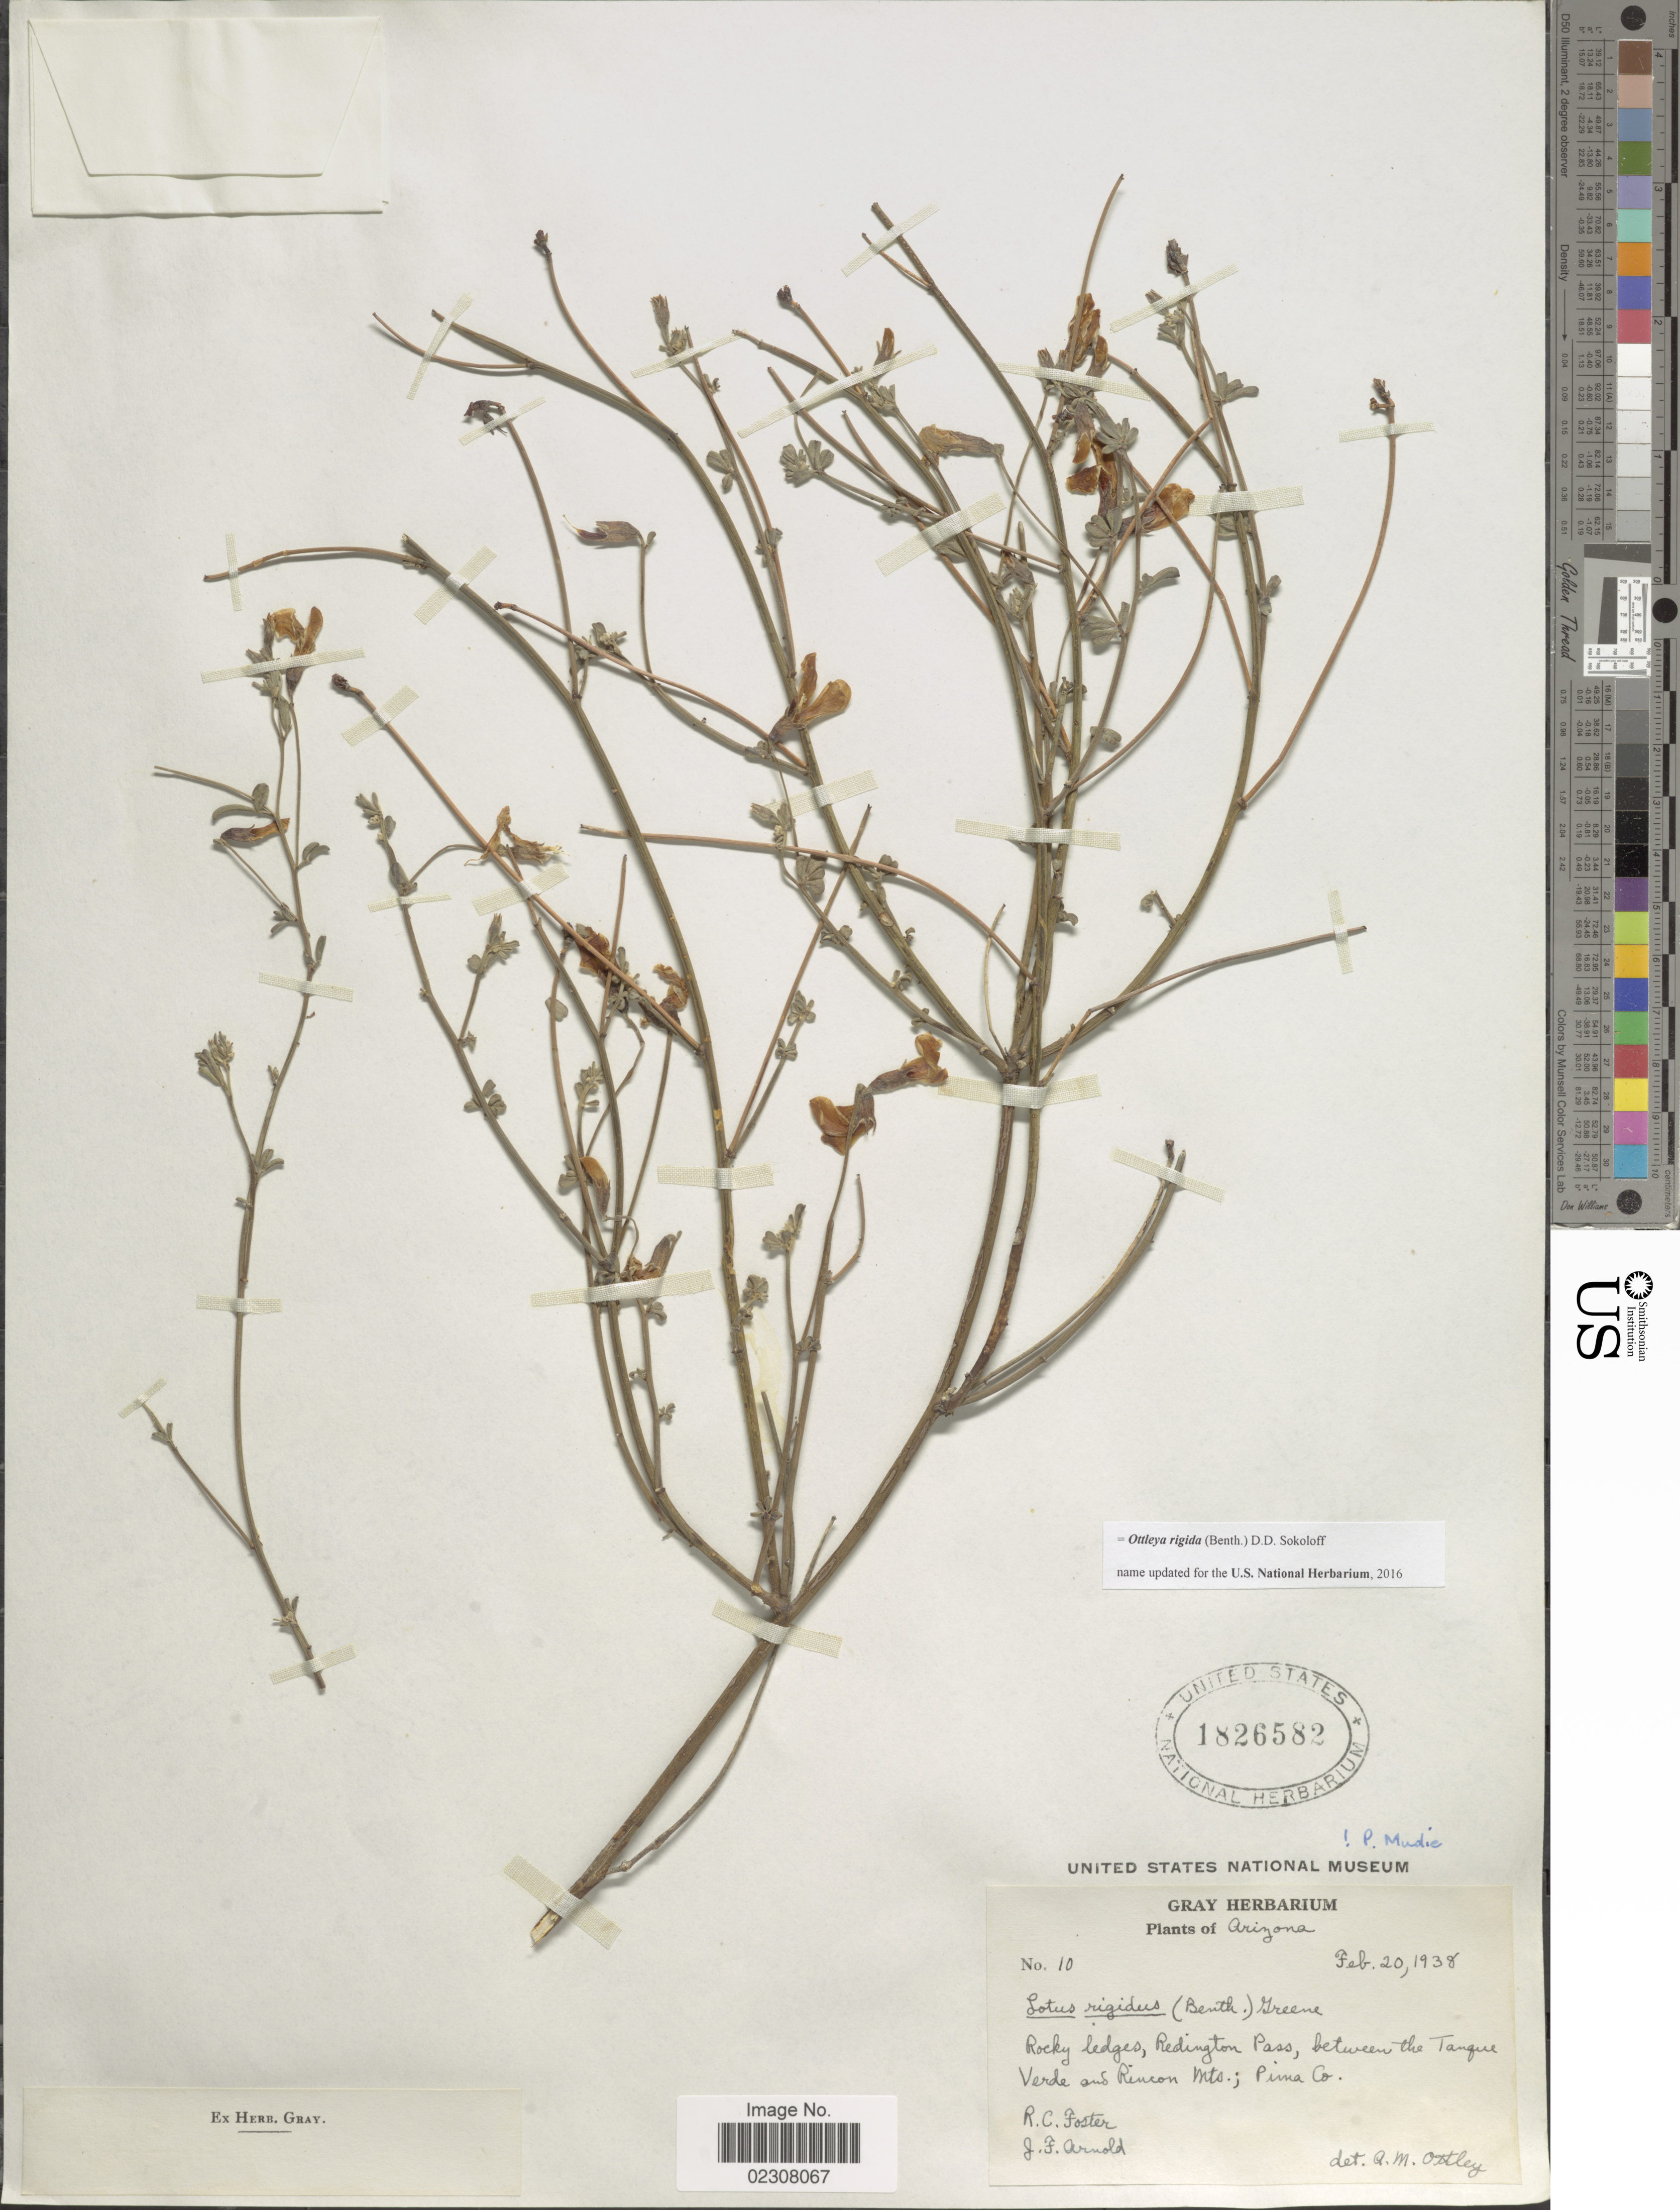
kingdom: Plantae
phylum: Tracheophyta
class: Magnoliopsida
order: Fabales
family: Fabaceae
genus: Ottleya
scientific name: Ottleya rigida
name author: (Benth.) D.D. Sokoloff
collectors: R. C. Foster & J. F. Arnold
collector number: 10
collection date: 1938-02-20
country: United States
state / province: Arizona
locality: Rocky ledges, Redington Pass, between the Tanque Verde and Rincon Mts; Pima Co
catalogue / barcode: US 1826582